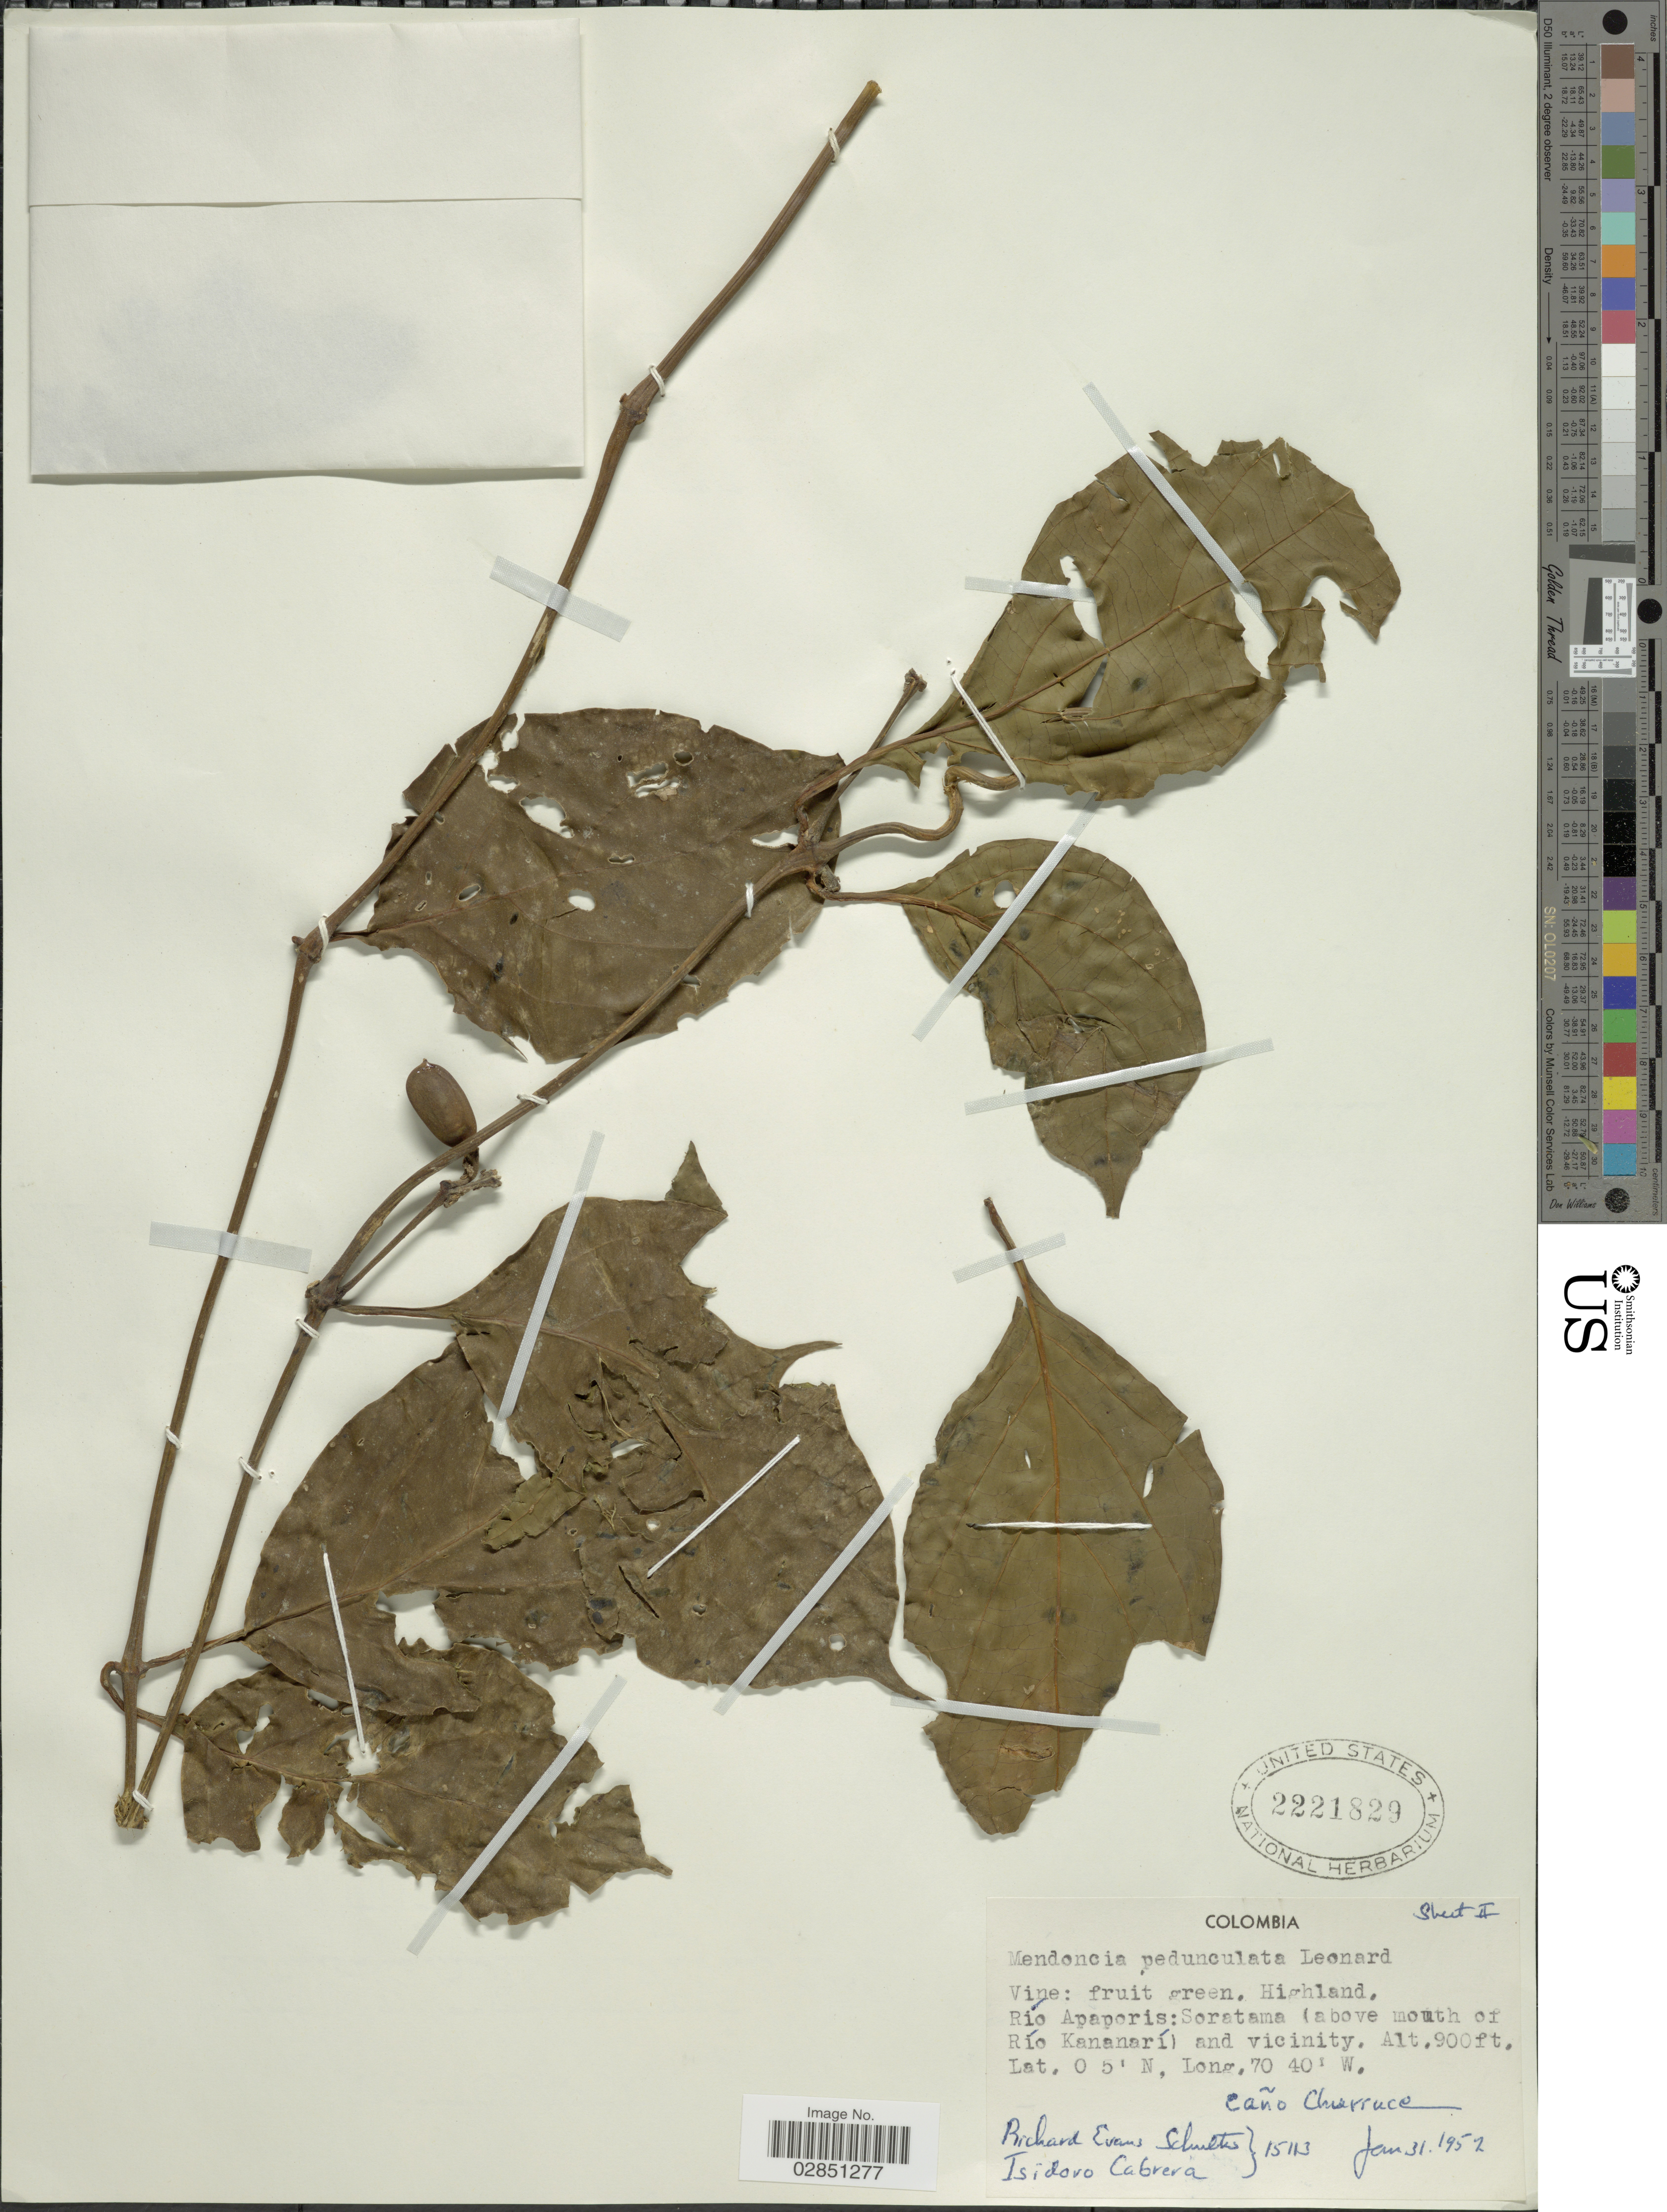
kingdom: Plantae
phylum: Tracheophyta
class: Magnoliopsida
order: Lamiales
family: Acanthaceae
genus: Mendoncia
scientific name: Mendoncia pedunculata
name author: Leonard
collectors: R. E. Schultes & I. Cabrera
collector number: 15113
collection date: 1952-01-31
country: Colombia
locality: Río Apaporis: Soratama (above mouth of Río Kananarí) and vicinity. Caño Churruce [interpreted].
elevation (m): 274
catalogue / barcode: US 2221829